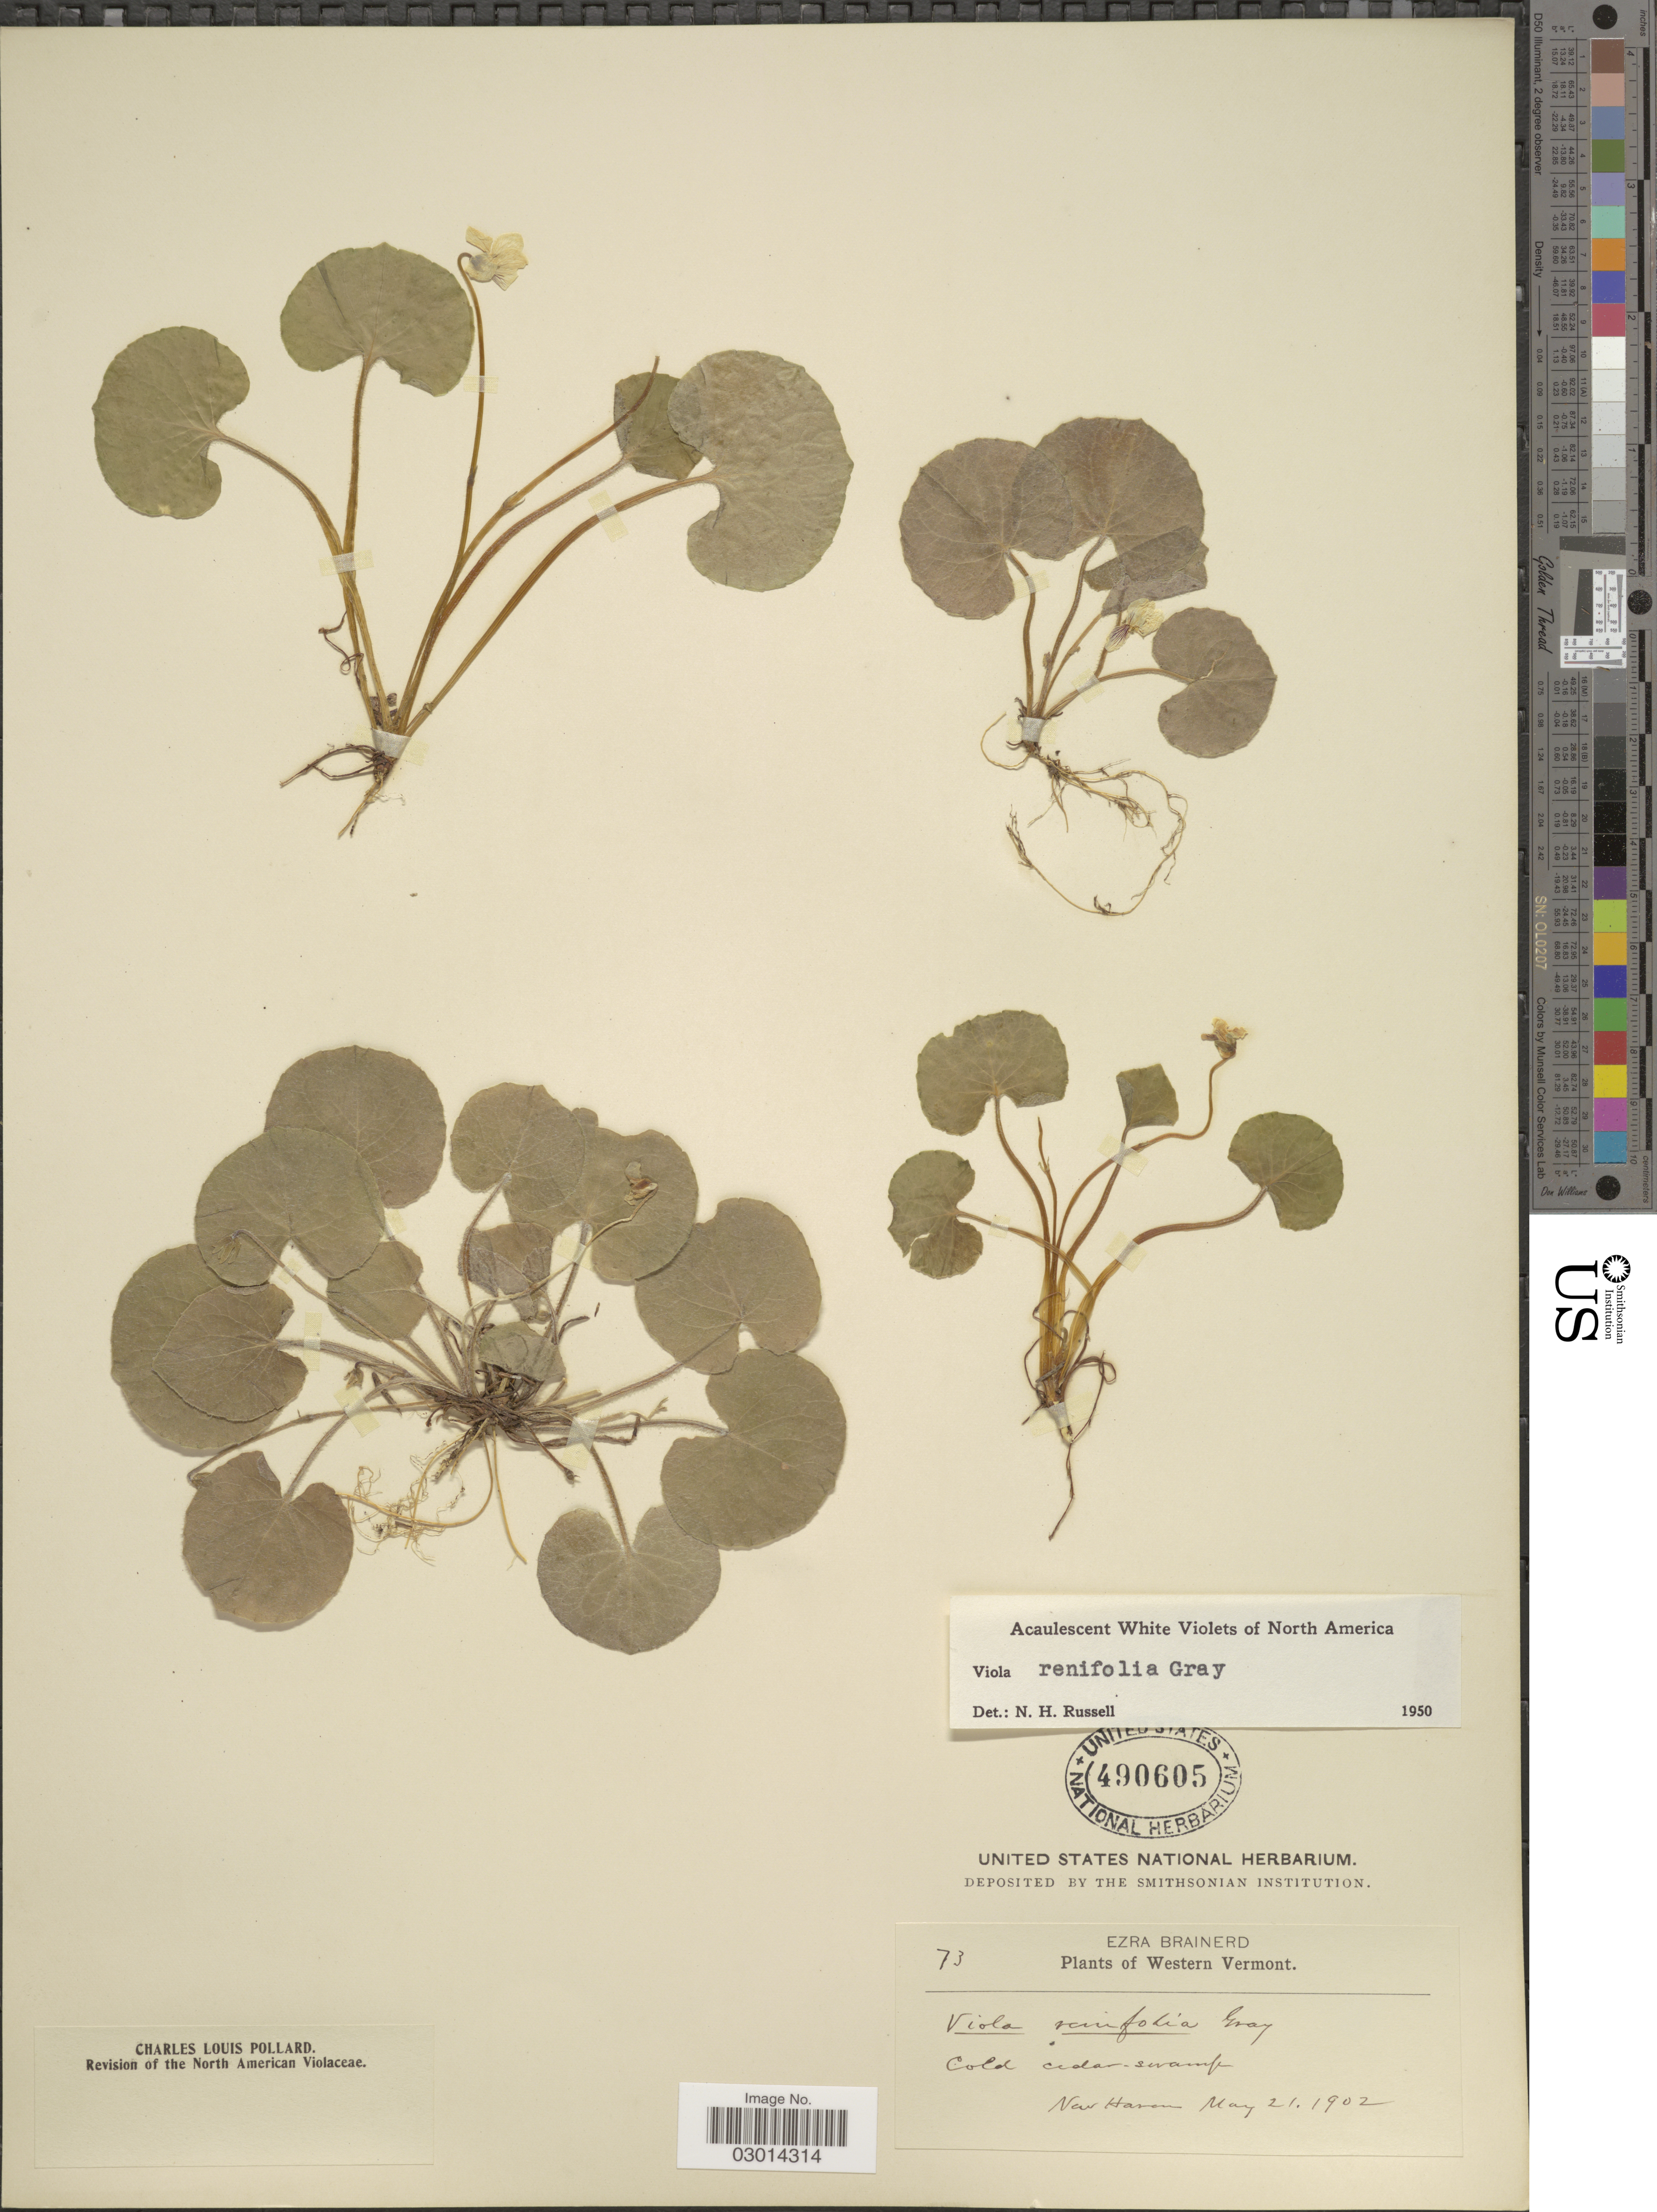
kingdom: Plantae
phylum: Tracheophyta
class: Magnoliopsida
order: Malpighiales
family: Violaceae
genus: Viola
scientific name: Viola renifolia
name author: A. Gray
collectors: E. Brainerd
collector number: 73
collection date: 1902-05-21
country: United States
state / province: Vermont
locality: Western Vermont. New Haven.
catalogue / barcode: US 490605